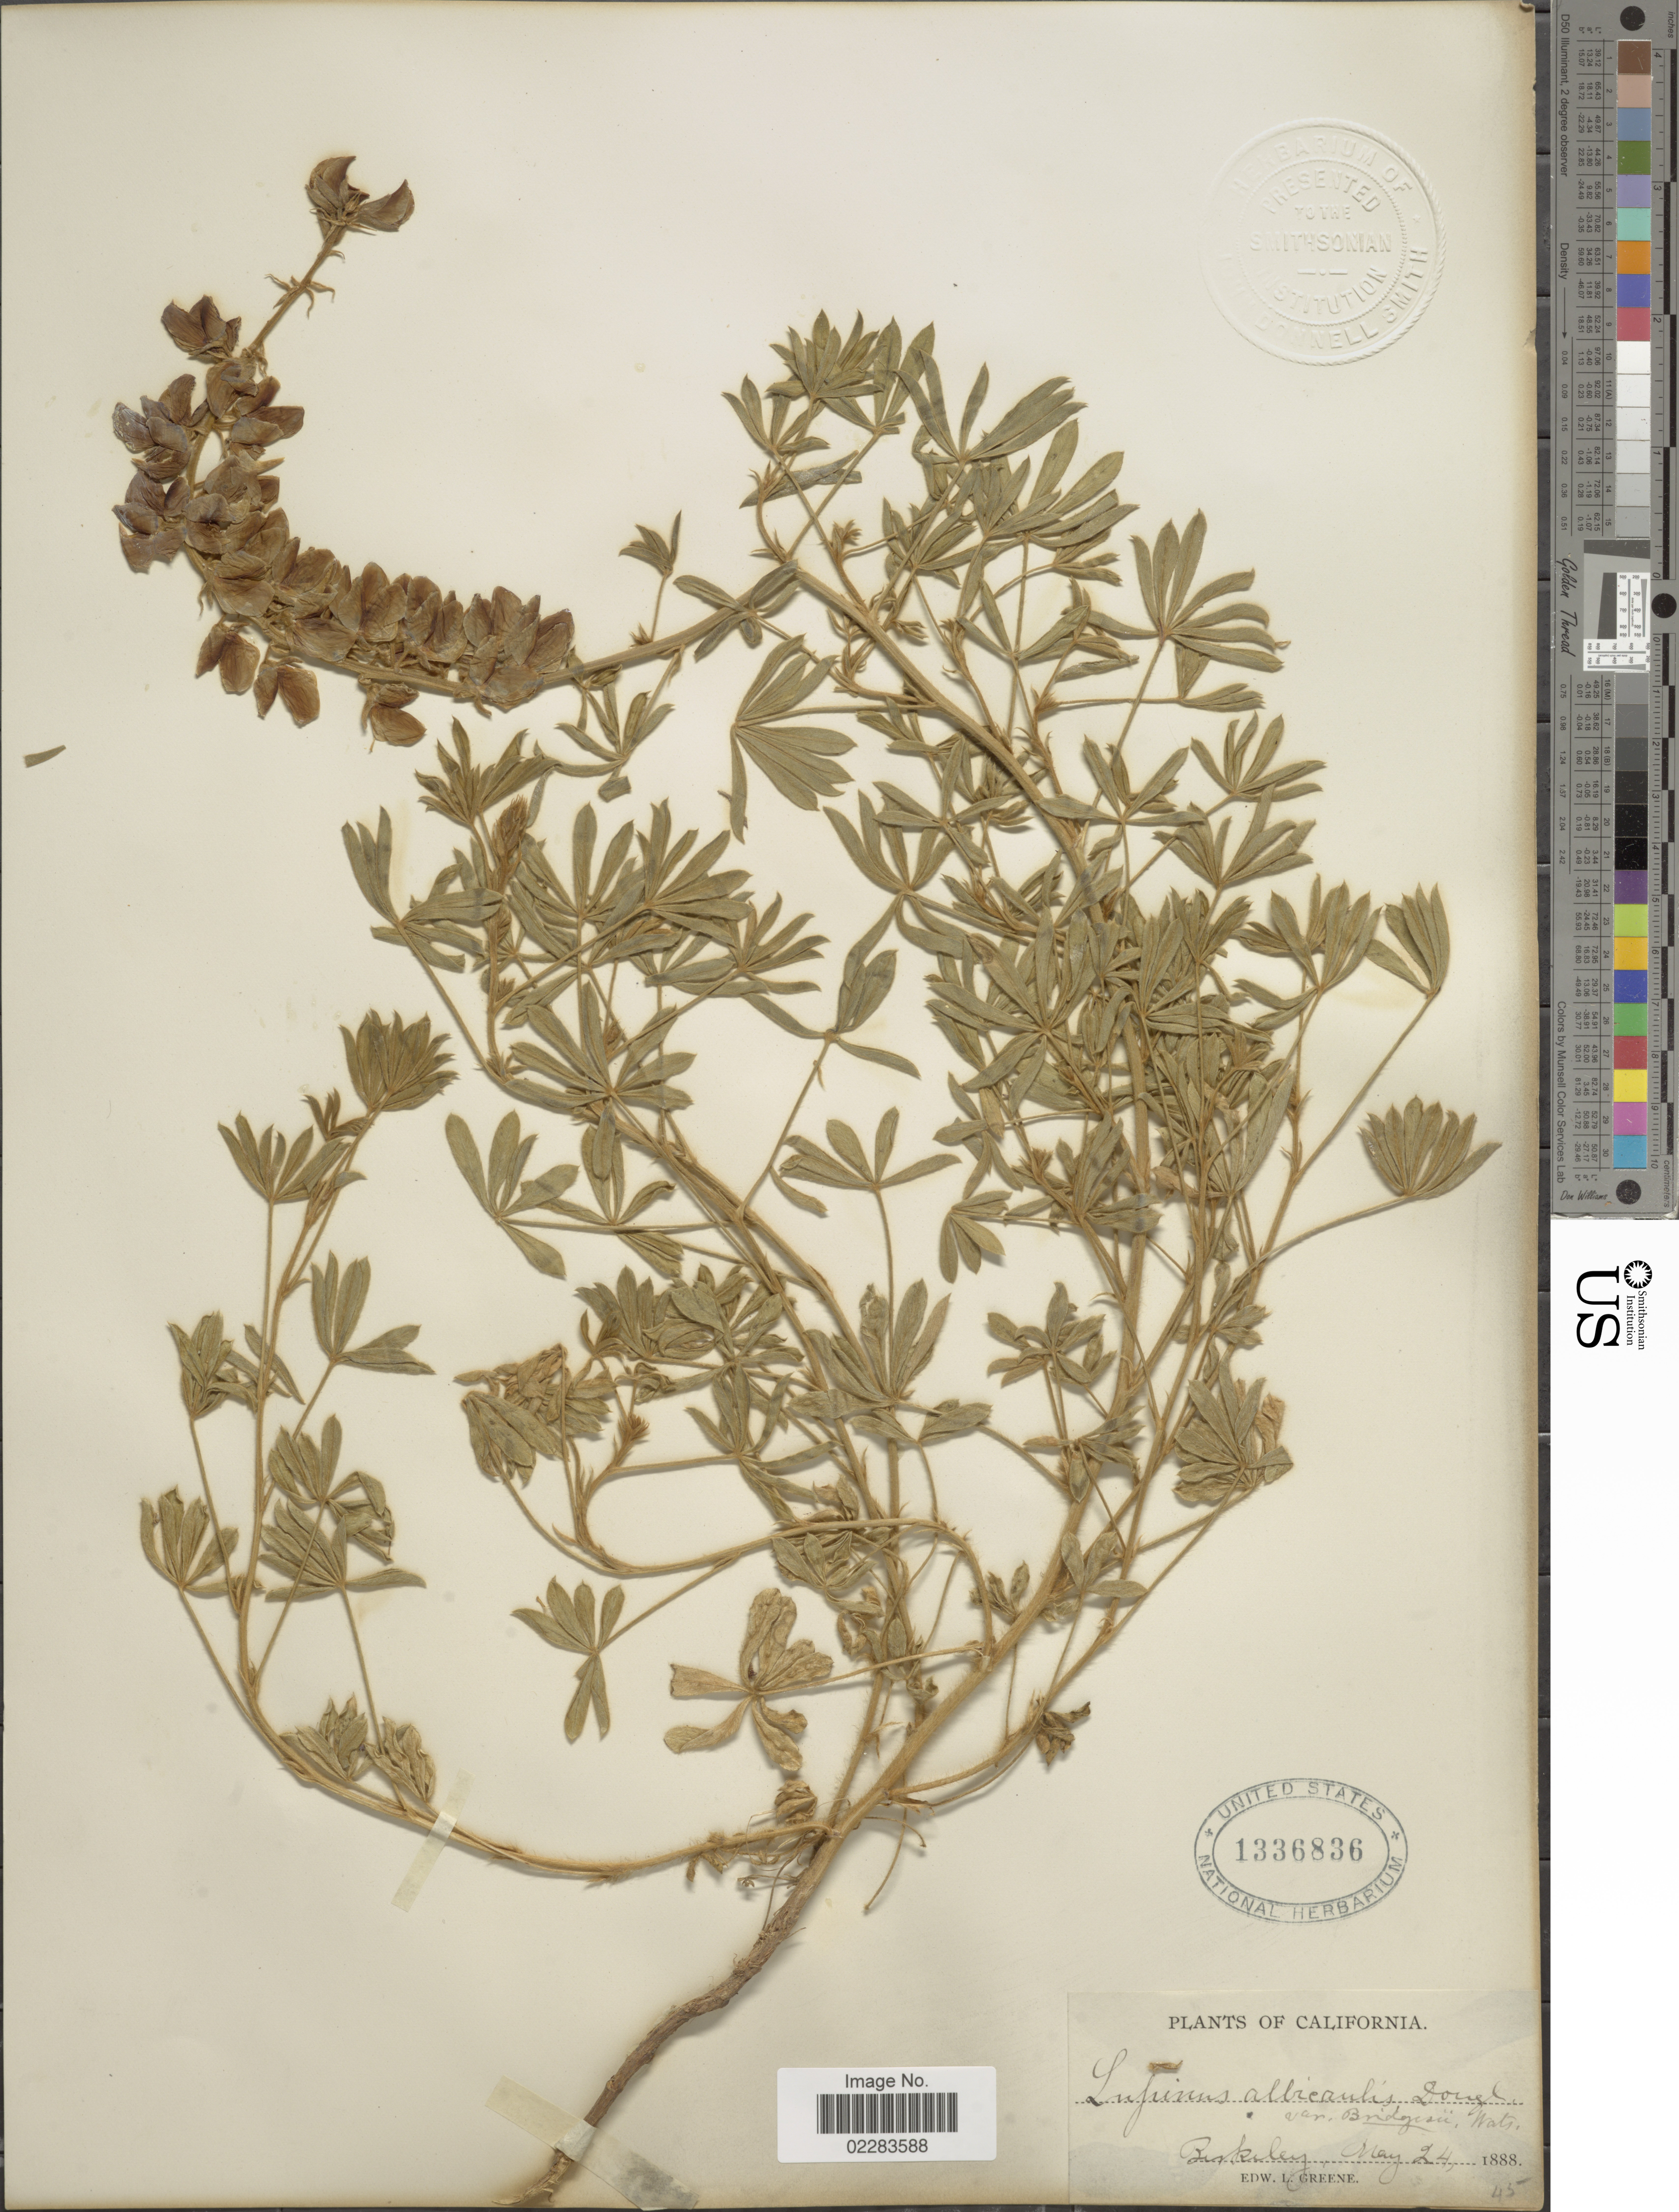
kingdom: Plantae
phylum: Tracheophyta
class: Magnoliopsida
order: Fabales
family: Fabaceae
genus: Lupinus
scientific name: Lupinus albicaulis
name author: Douglas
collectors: E. L. Greene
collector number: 45?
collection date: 1888-05-24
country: United States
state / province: California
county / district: Alameda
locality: Berkeley.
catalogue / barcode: US 1336836